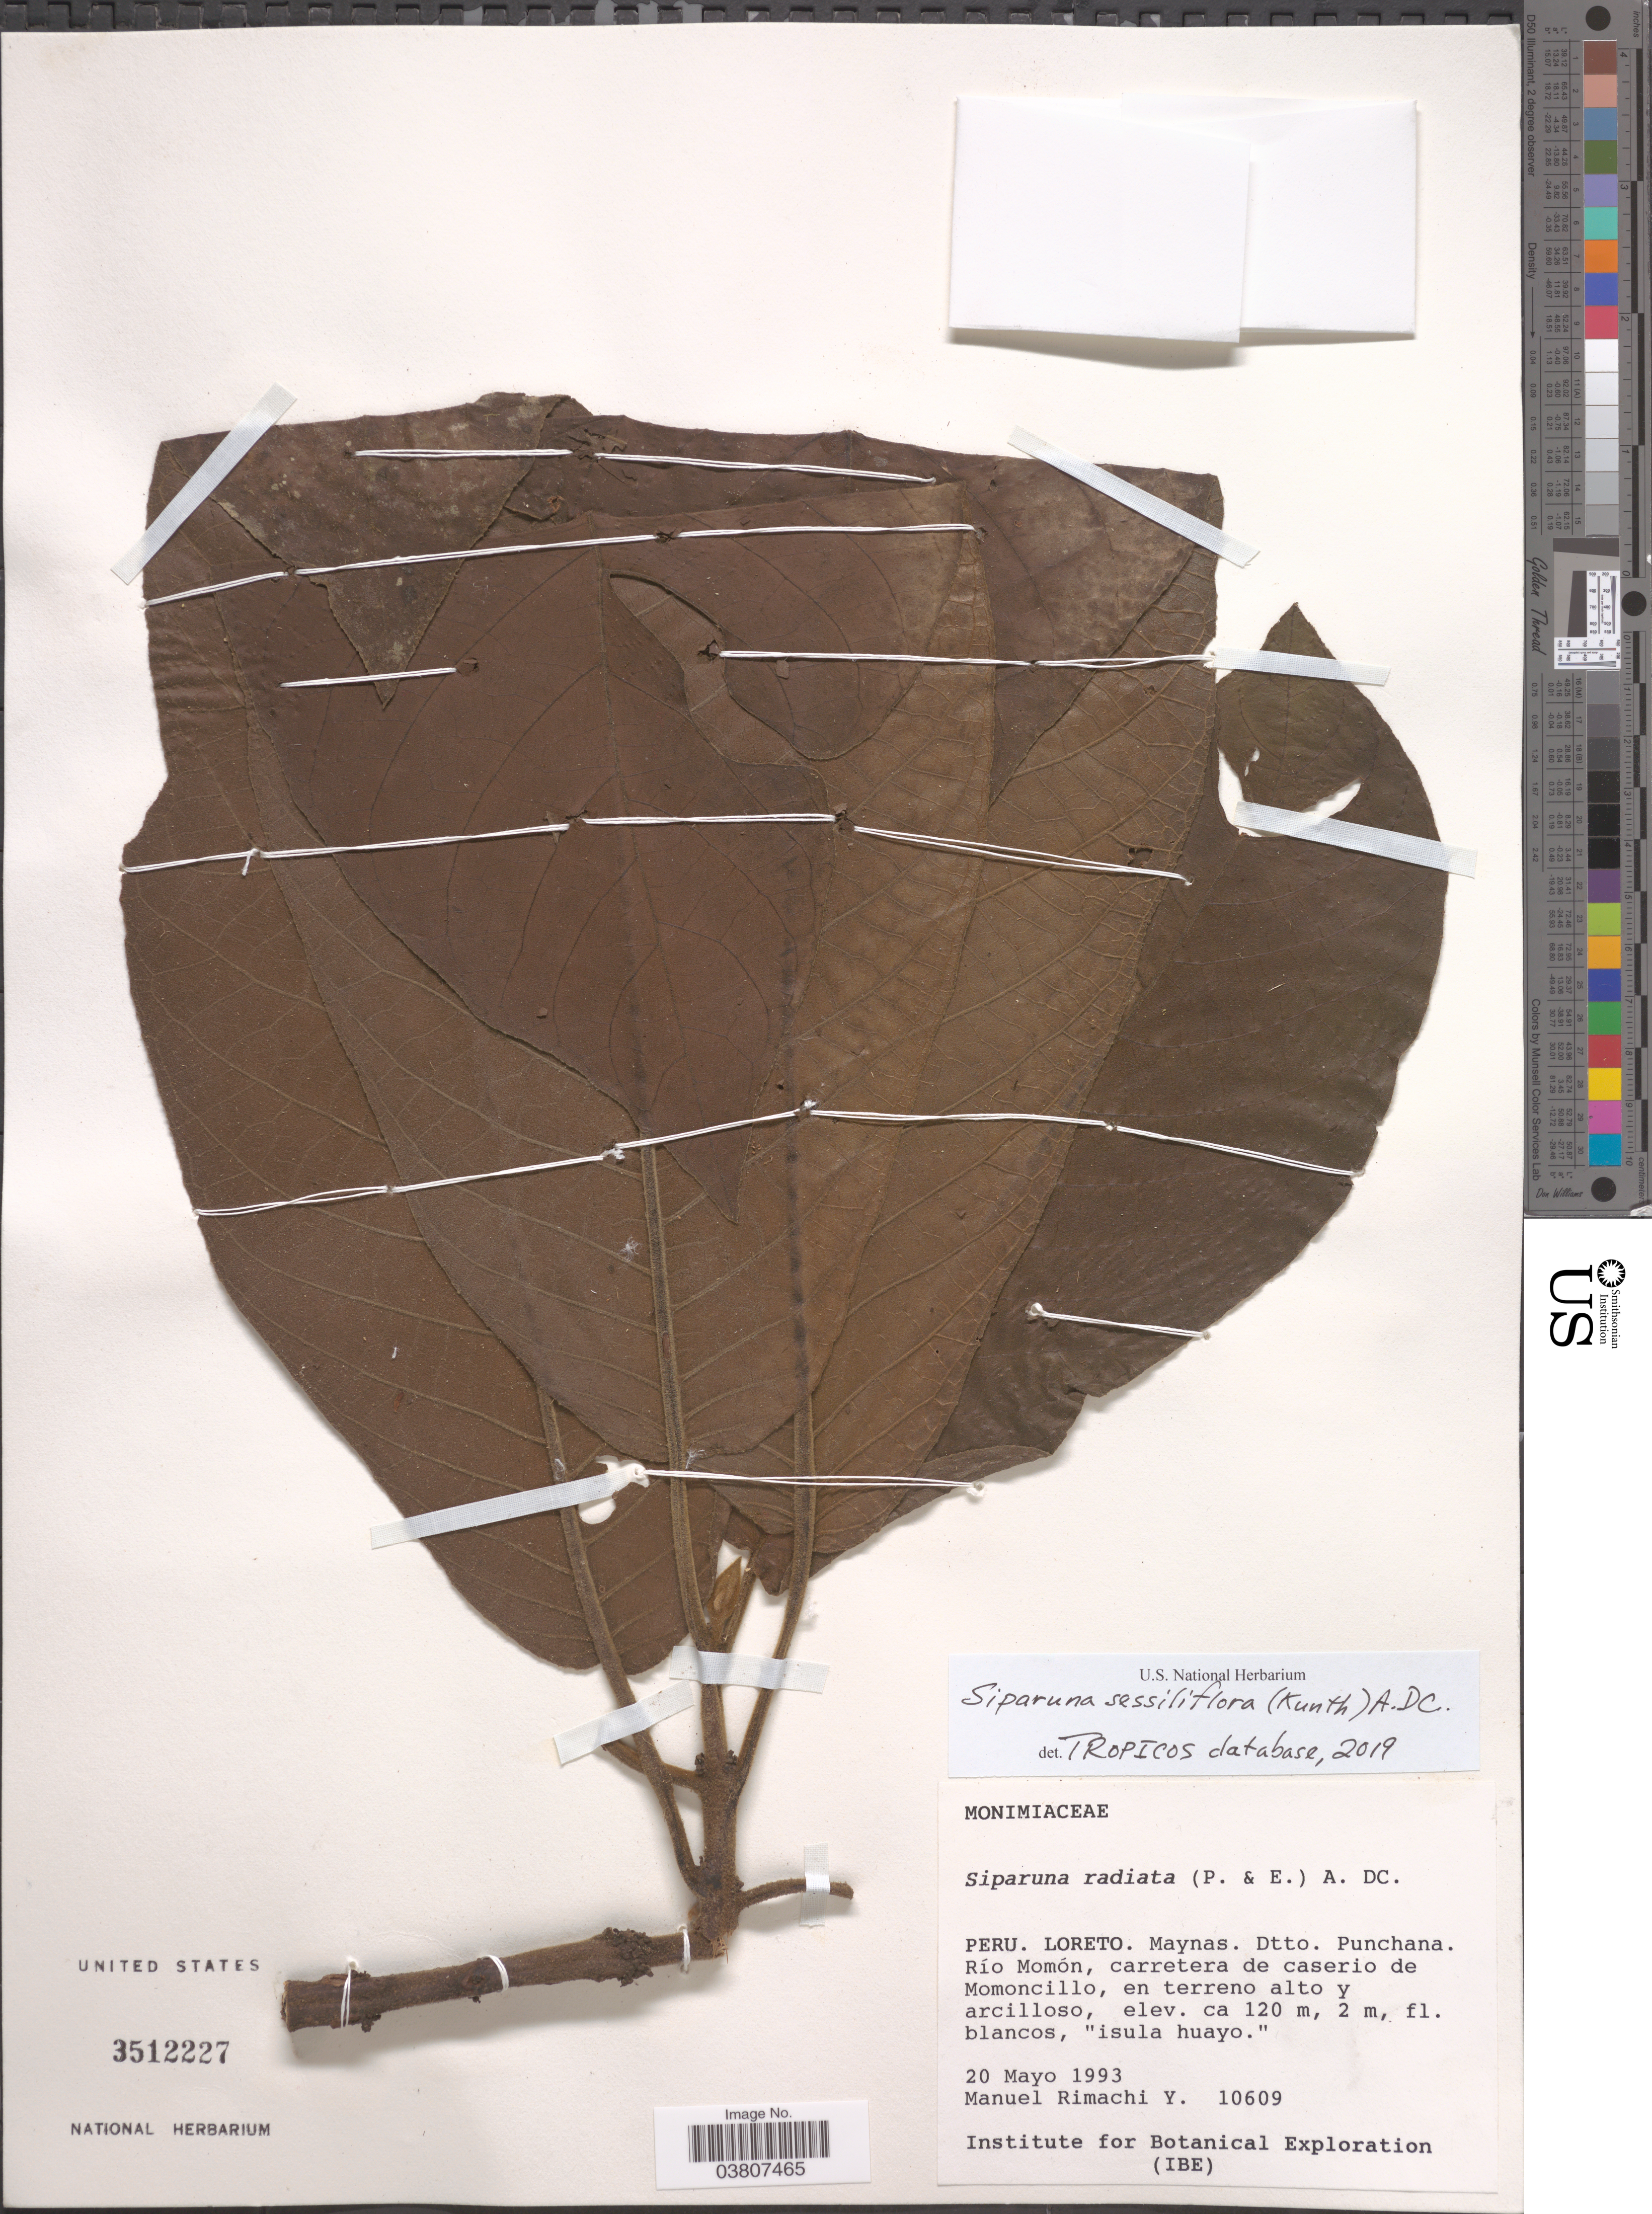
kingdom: Plantae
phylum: Tracheophyta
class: Magnoliopsida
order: Laurales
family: Siparunaceae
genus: Siparuna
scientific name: Siparuna sessiliflora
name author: (Kunth) A. DC.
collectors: M. Rimachi Y.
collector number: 10609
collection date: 1993-05-20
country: Peru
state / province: Loreto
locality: Maynas. Dtto. Punchana. Río Momón, carretera de caserio de Momoncillo, en terreno alto y arcilloso.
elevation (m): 120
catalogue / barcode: US 3512227